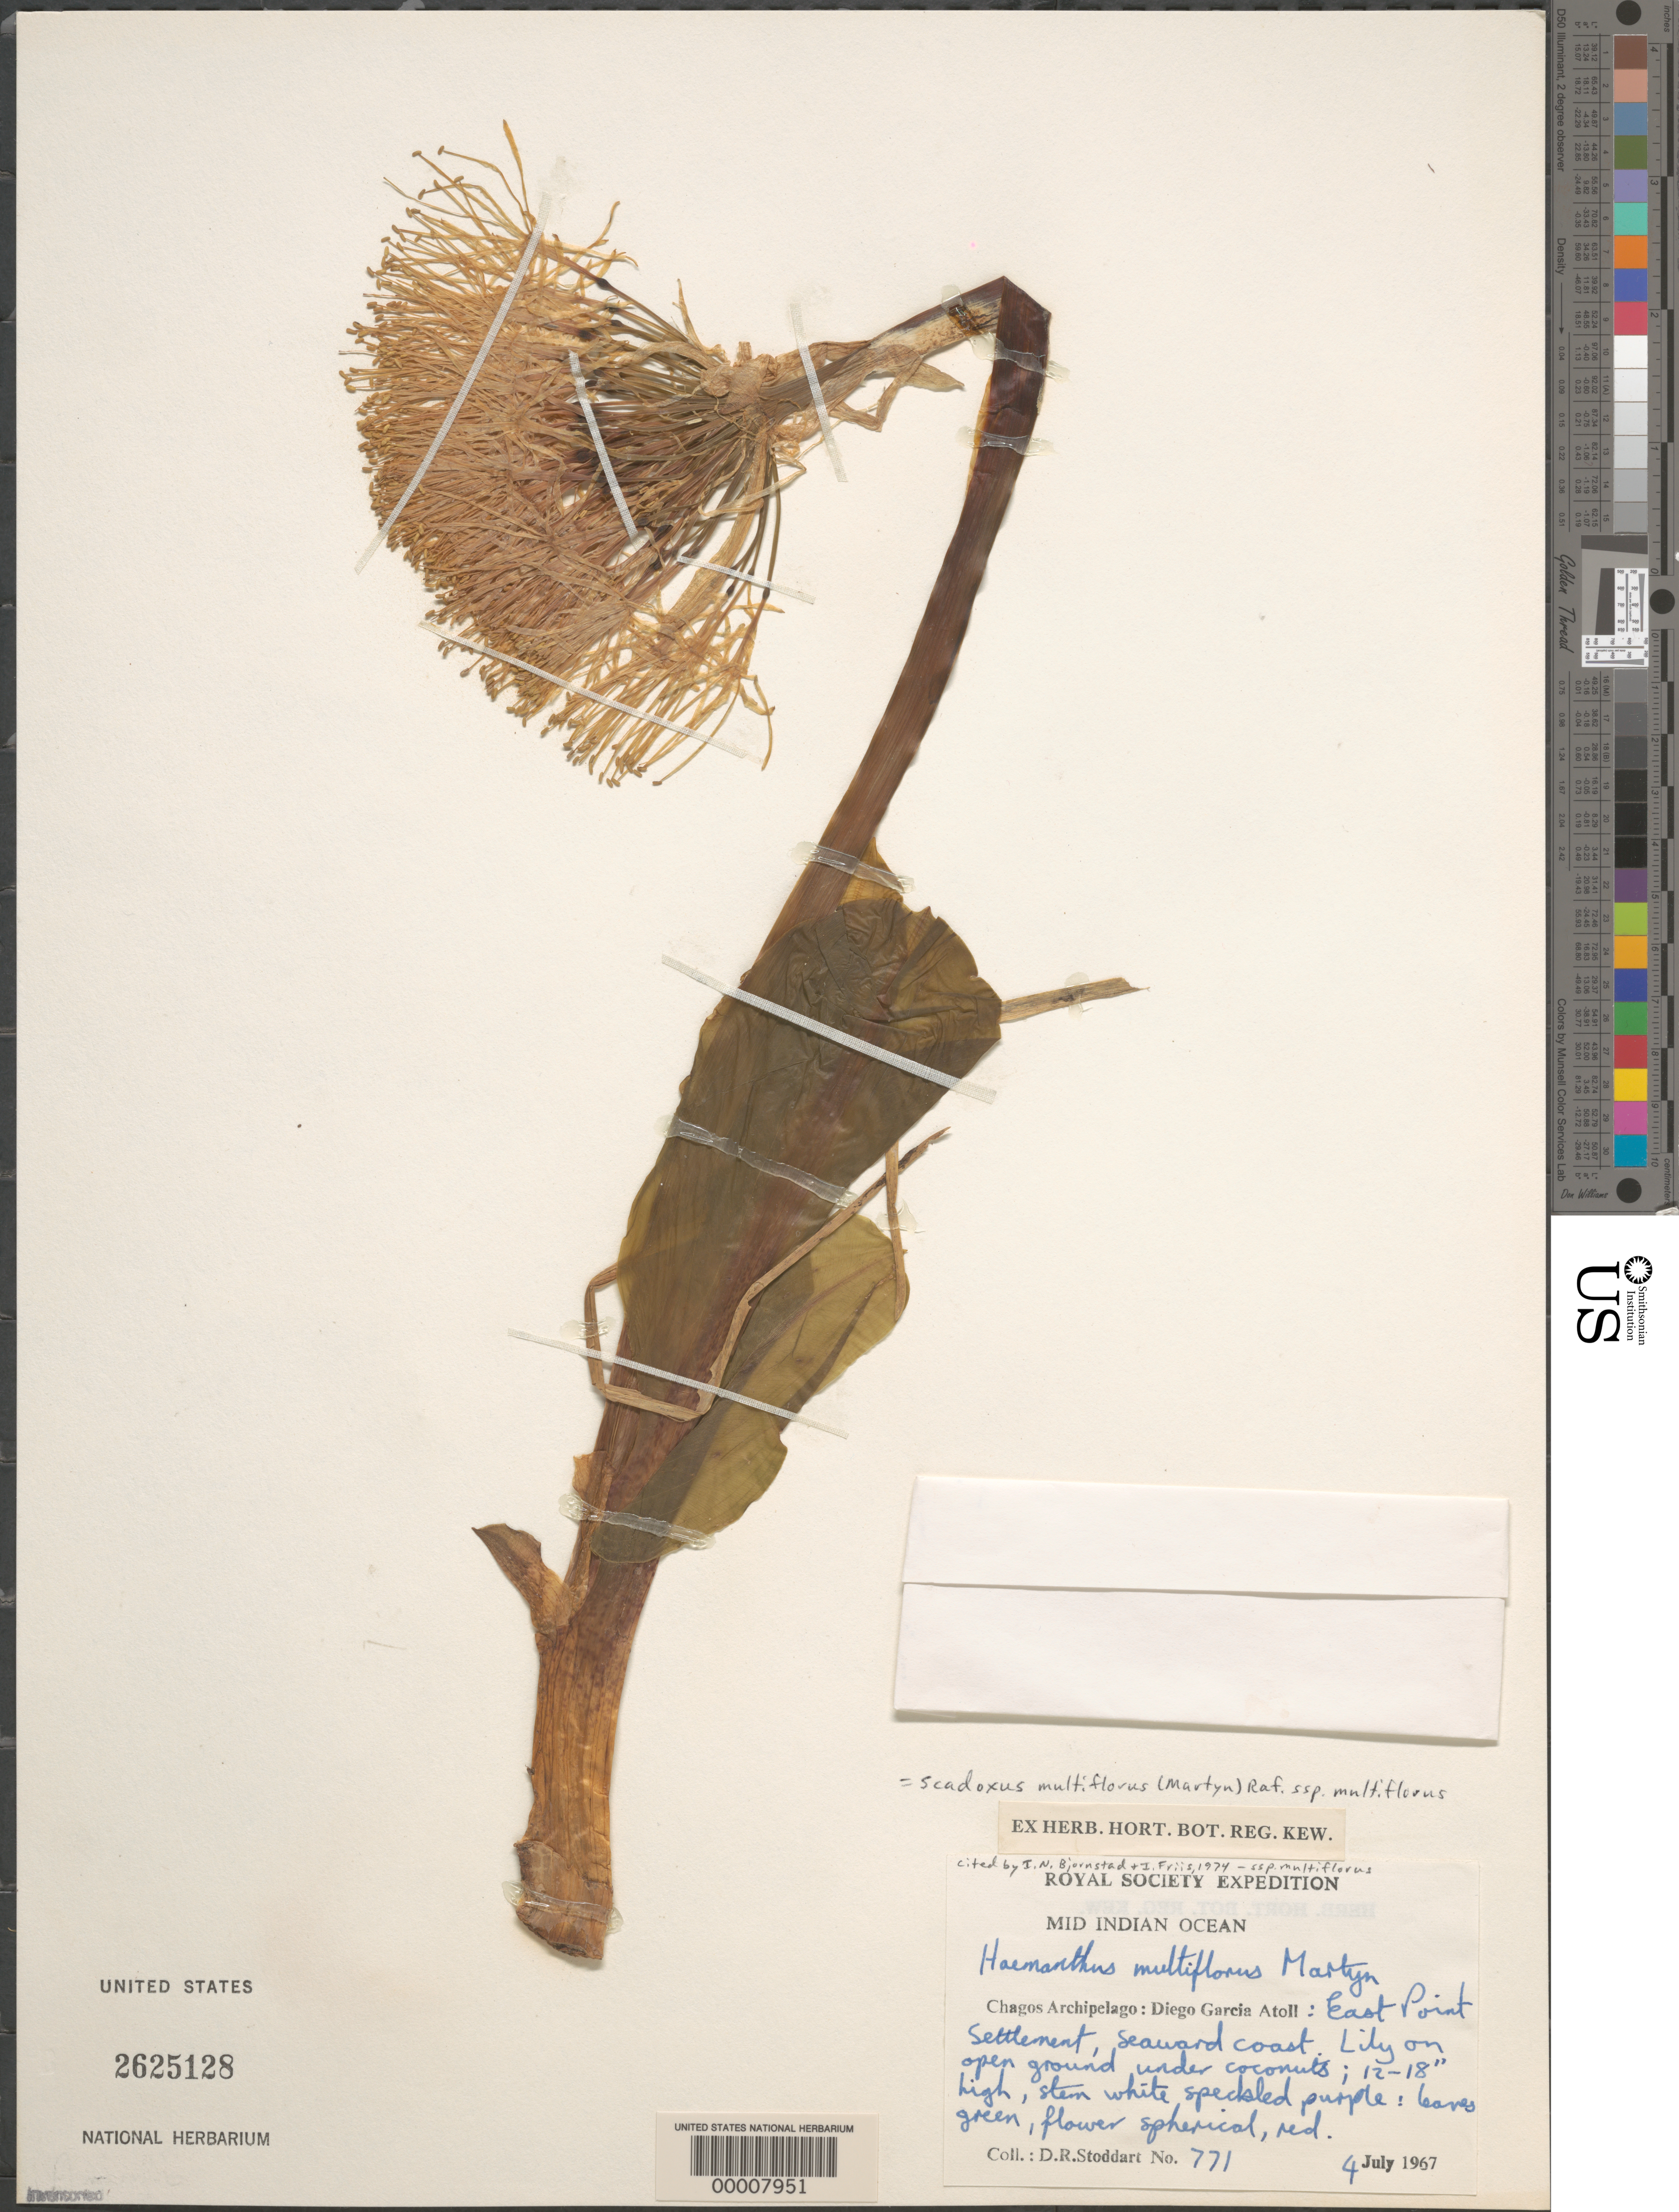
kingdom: Plantae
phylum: Tracheophyta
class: Liliopsida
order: Asparagales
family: Amaryllidaceae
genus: Scadoxus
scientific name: Scadoxus multiflorus subsp. multiflorus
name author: (Martyn) Raf.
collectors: D. R. Stoddart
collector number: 771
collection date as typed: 04 Jul 1967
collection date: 1967-07-04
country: British Indian Ocean Territory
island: Diego Garcia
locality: East Point Settlement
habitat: On open ground under coconuts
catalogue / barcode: US 2625128